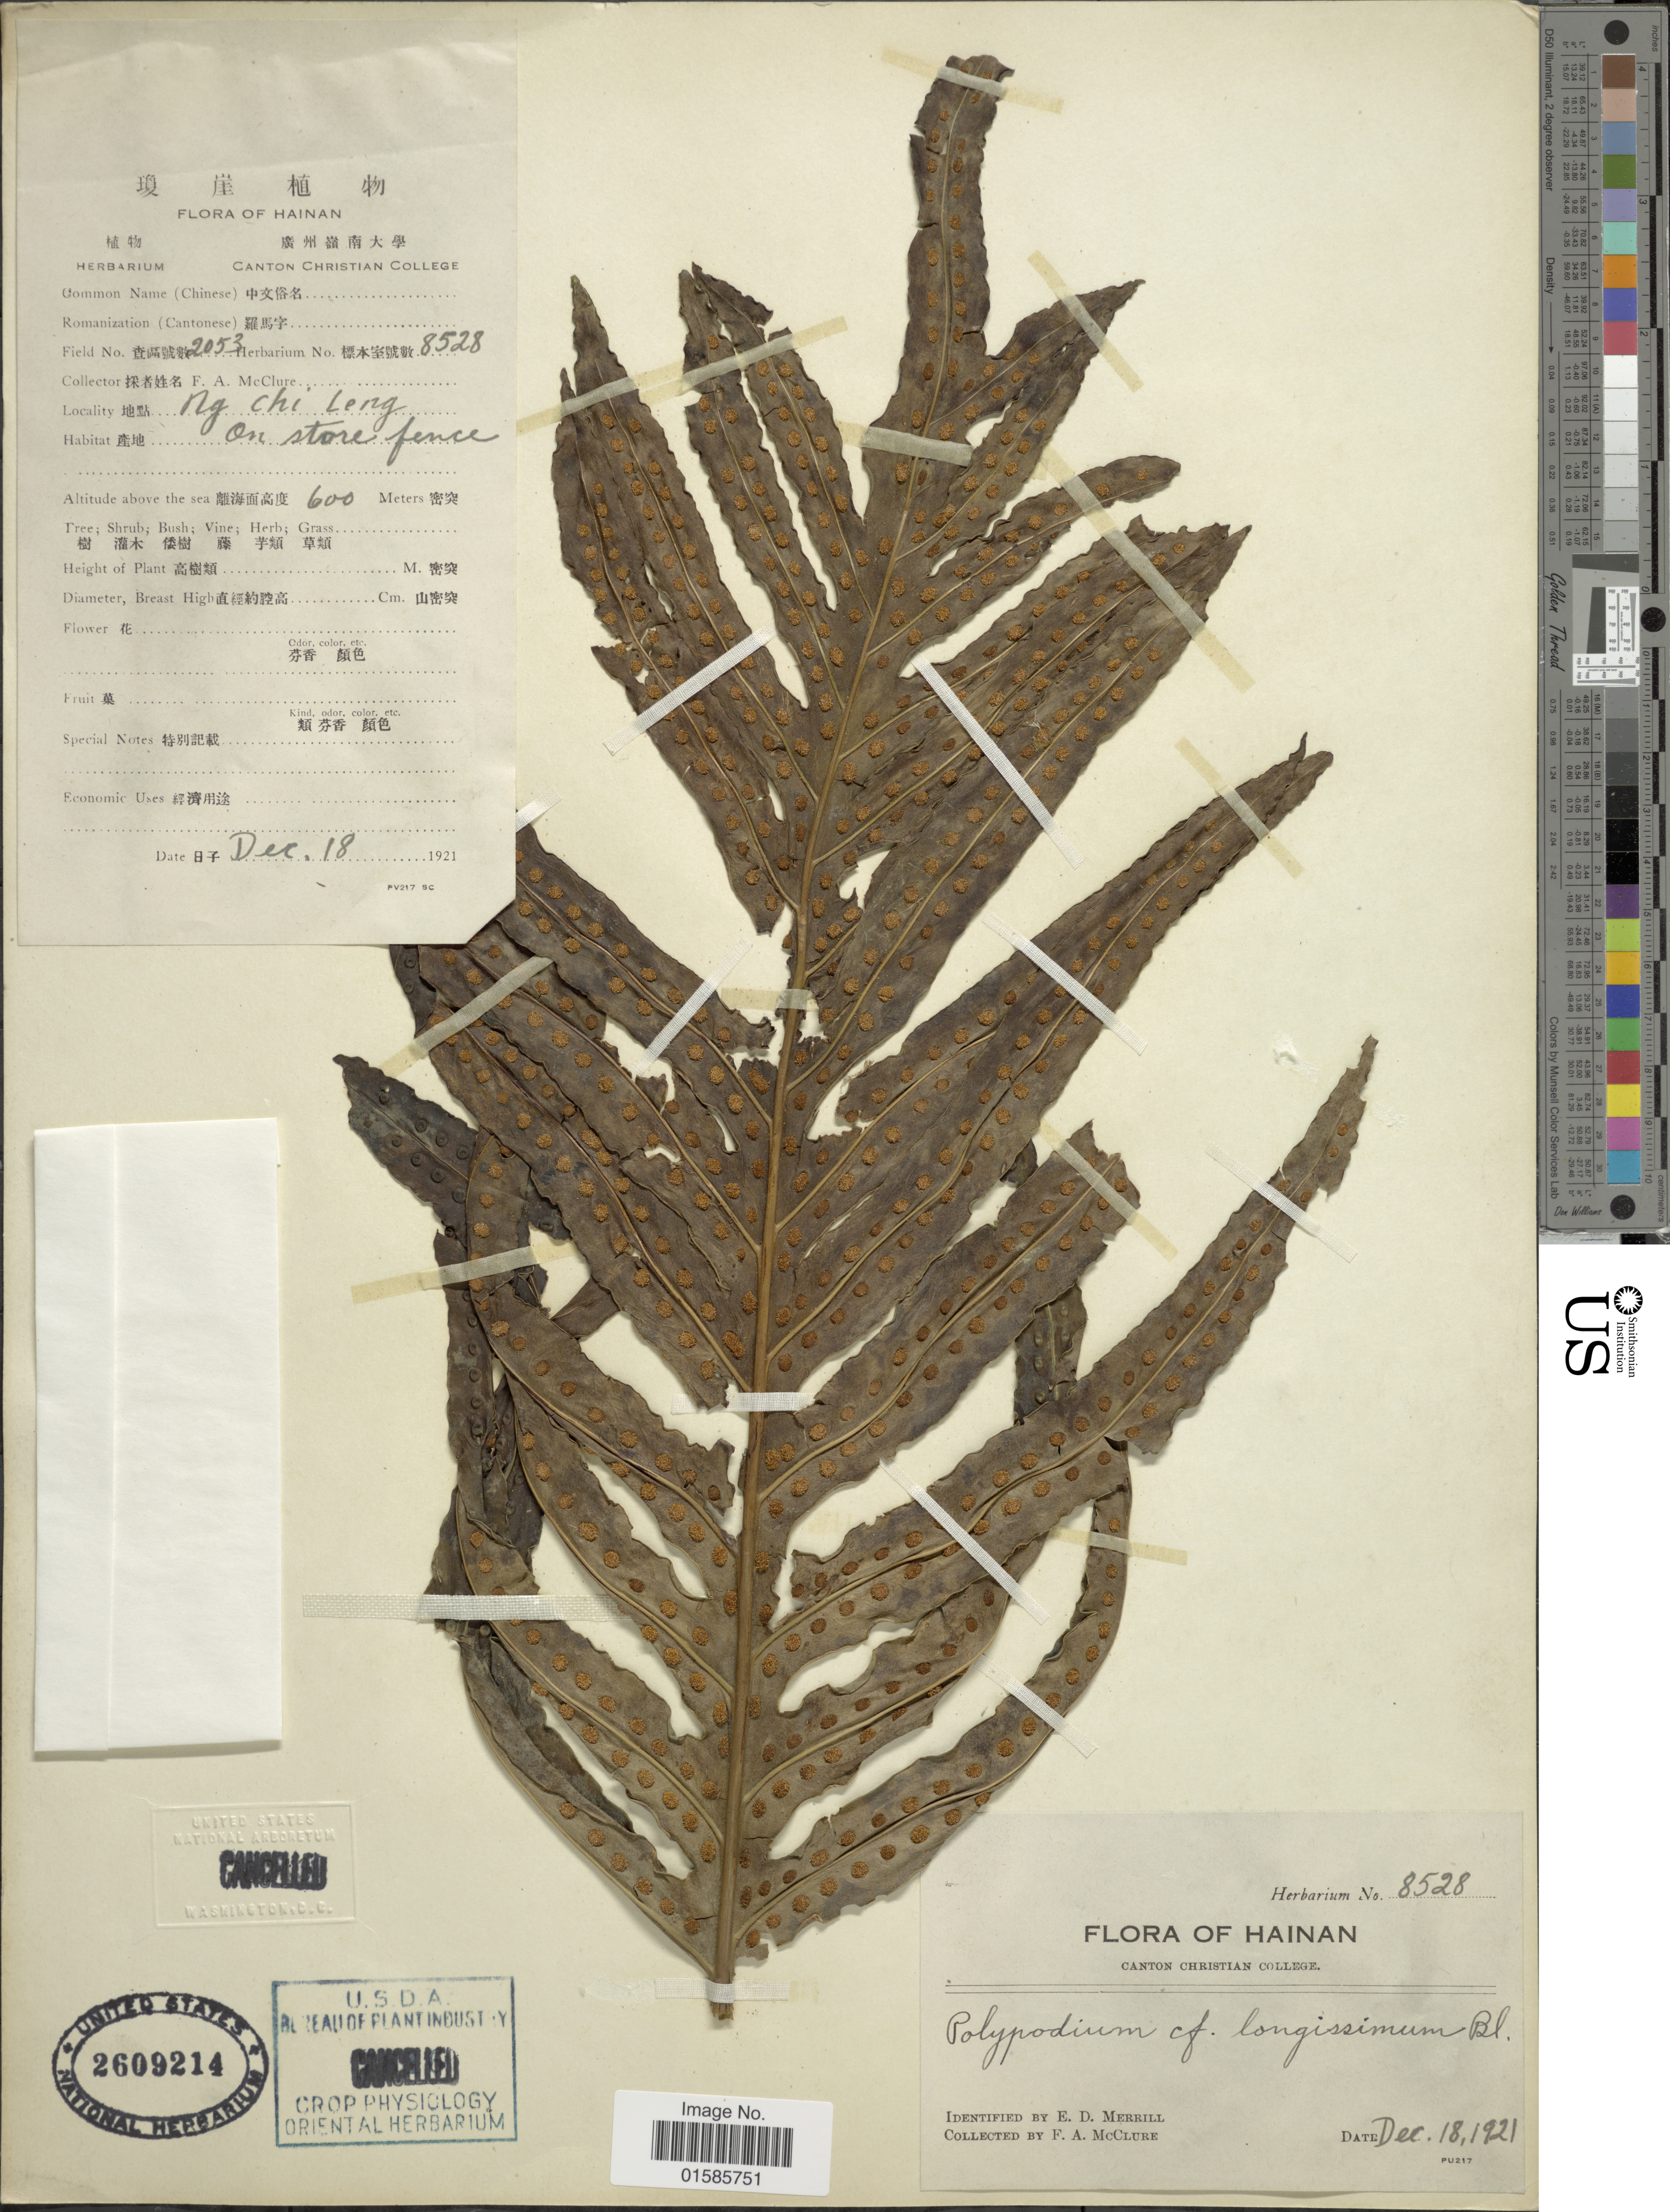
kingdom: Plantae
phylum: Tracheophyta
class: Polypodiopsida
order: Polypodiales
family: Polypodiaceae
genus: Microsorum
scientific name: Microsorum longissimum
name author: Fée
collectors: F. A. McClure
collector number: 2053/8528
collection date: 1921-12-18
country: China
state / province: Hainan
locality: Ng Chi Leng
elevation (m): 600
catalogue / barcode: US 2609214